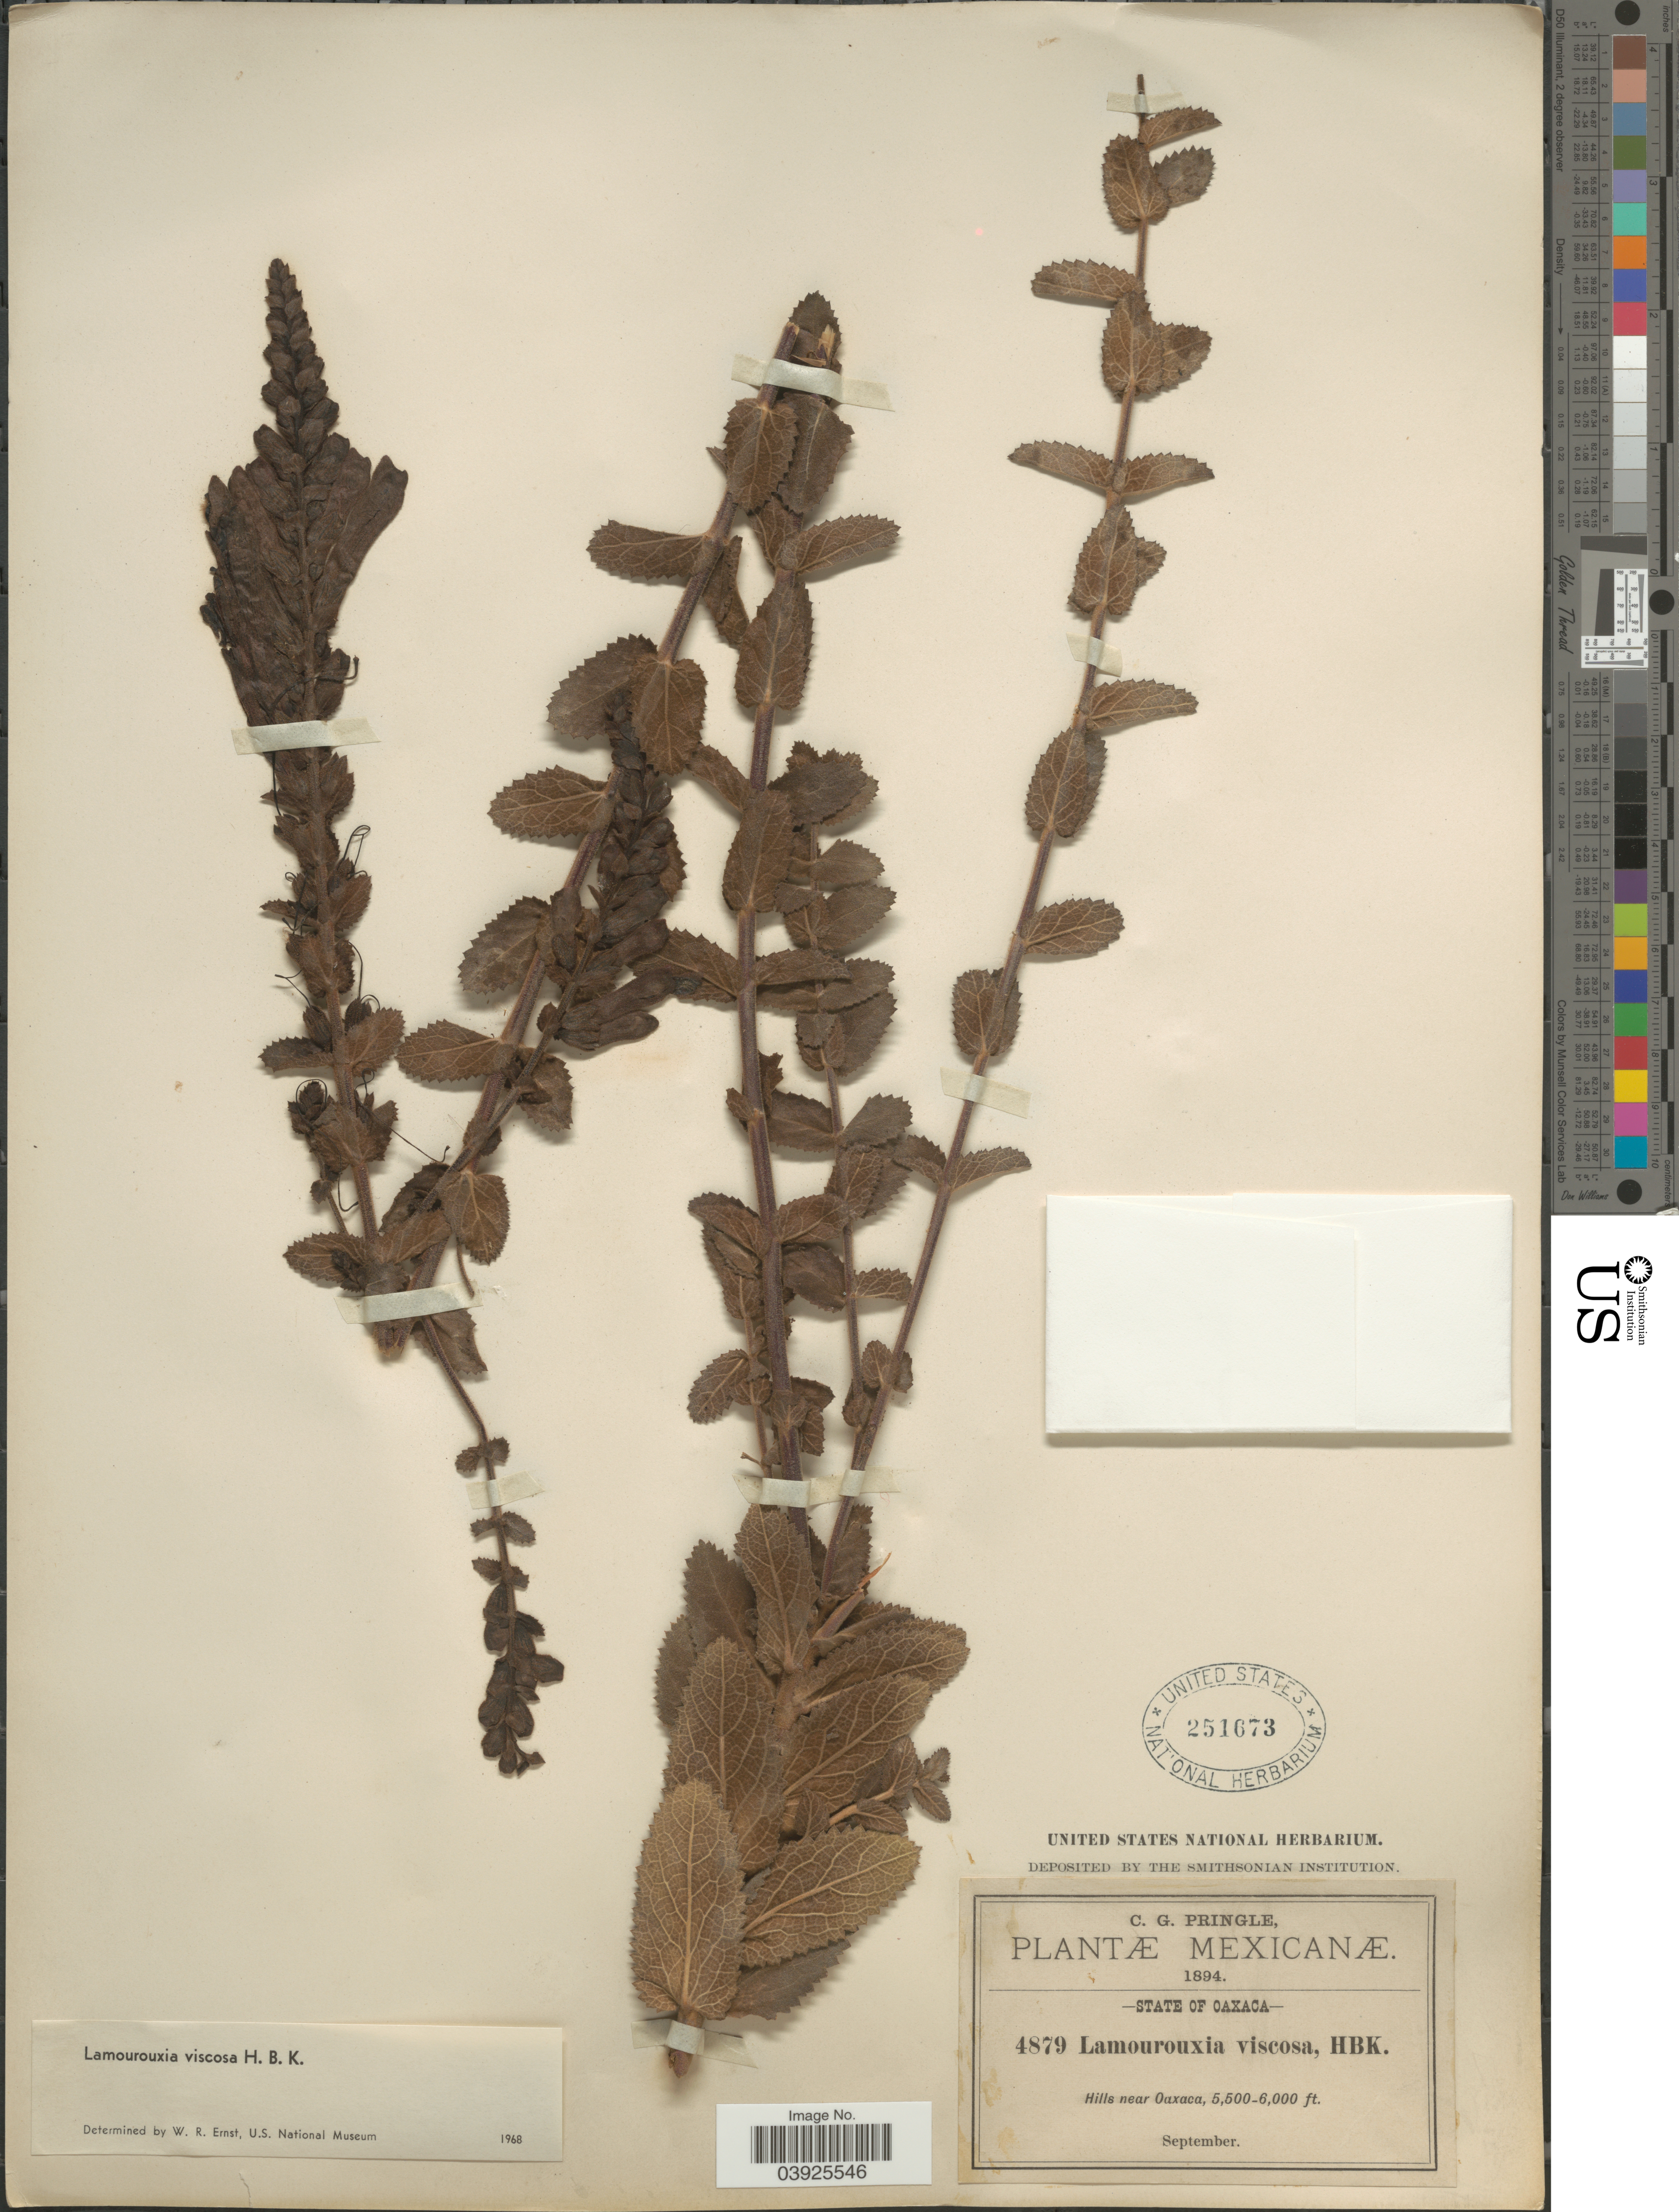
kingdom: Plantae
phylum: Tracheophyta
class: Magnoliopsida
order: Lamiales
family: Orobanchaceae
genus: Lamourouxia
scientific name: Lamourouxia viscosa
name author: Kunth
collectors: C. G. Pringle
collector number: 4879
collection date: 1894-09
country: Mexico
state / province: Oaxaca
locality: Hills near Oaxaca.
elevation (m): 1676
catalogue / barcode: US 251673